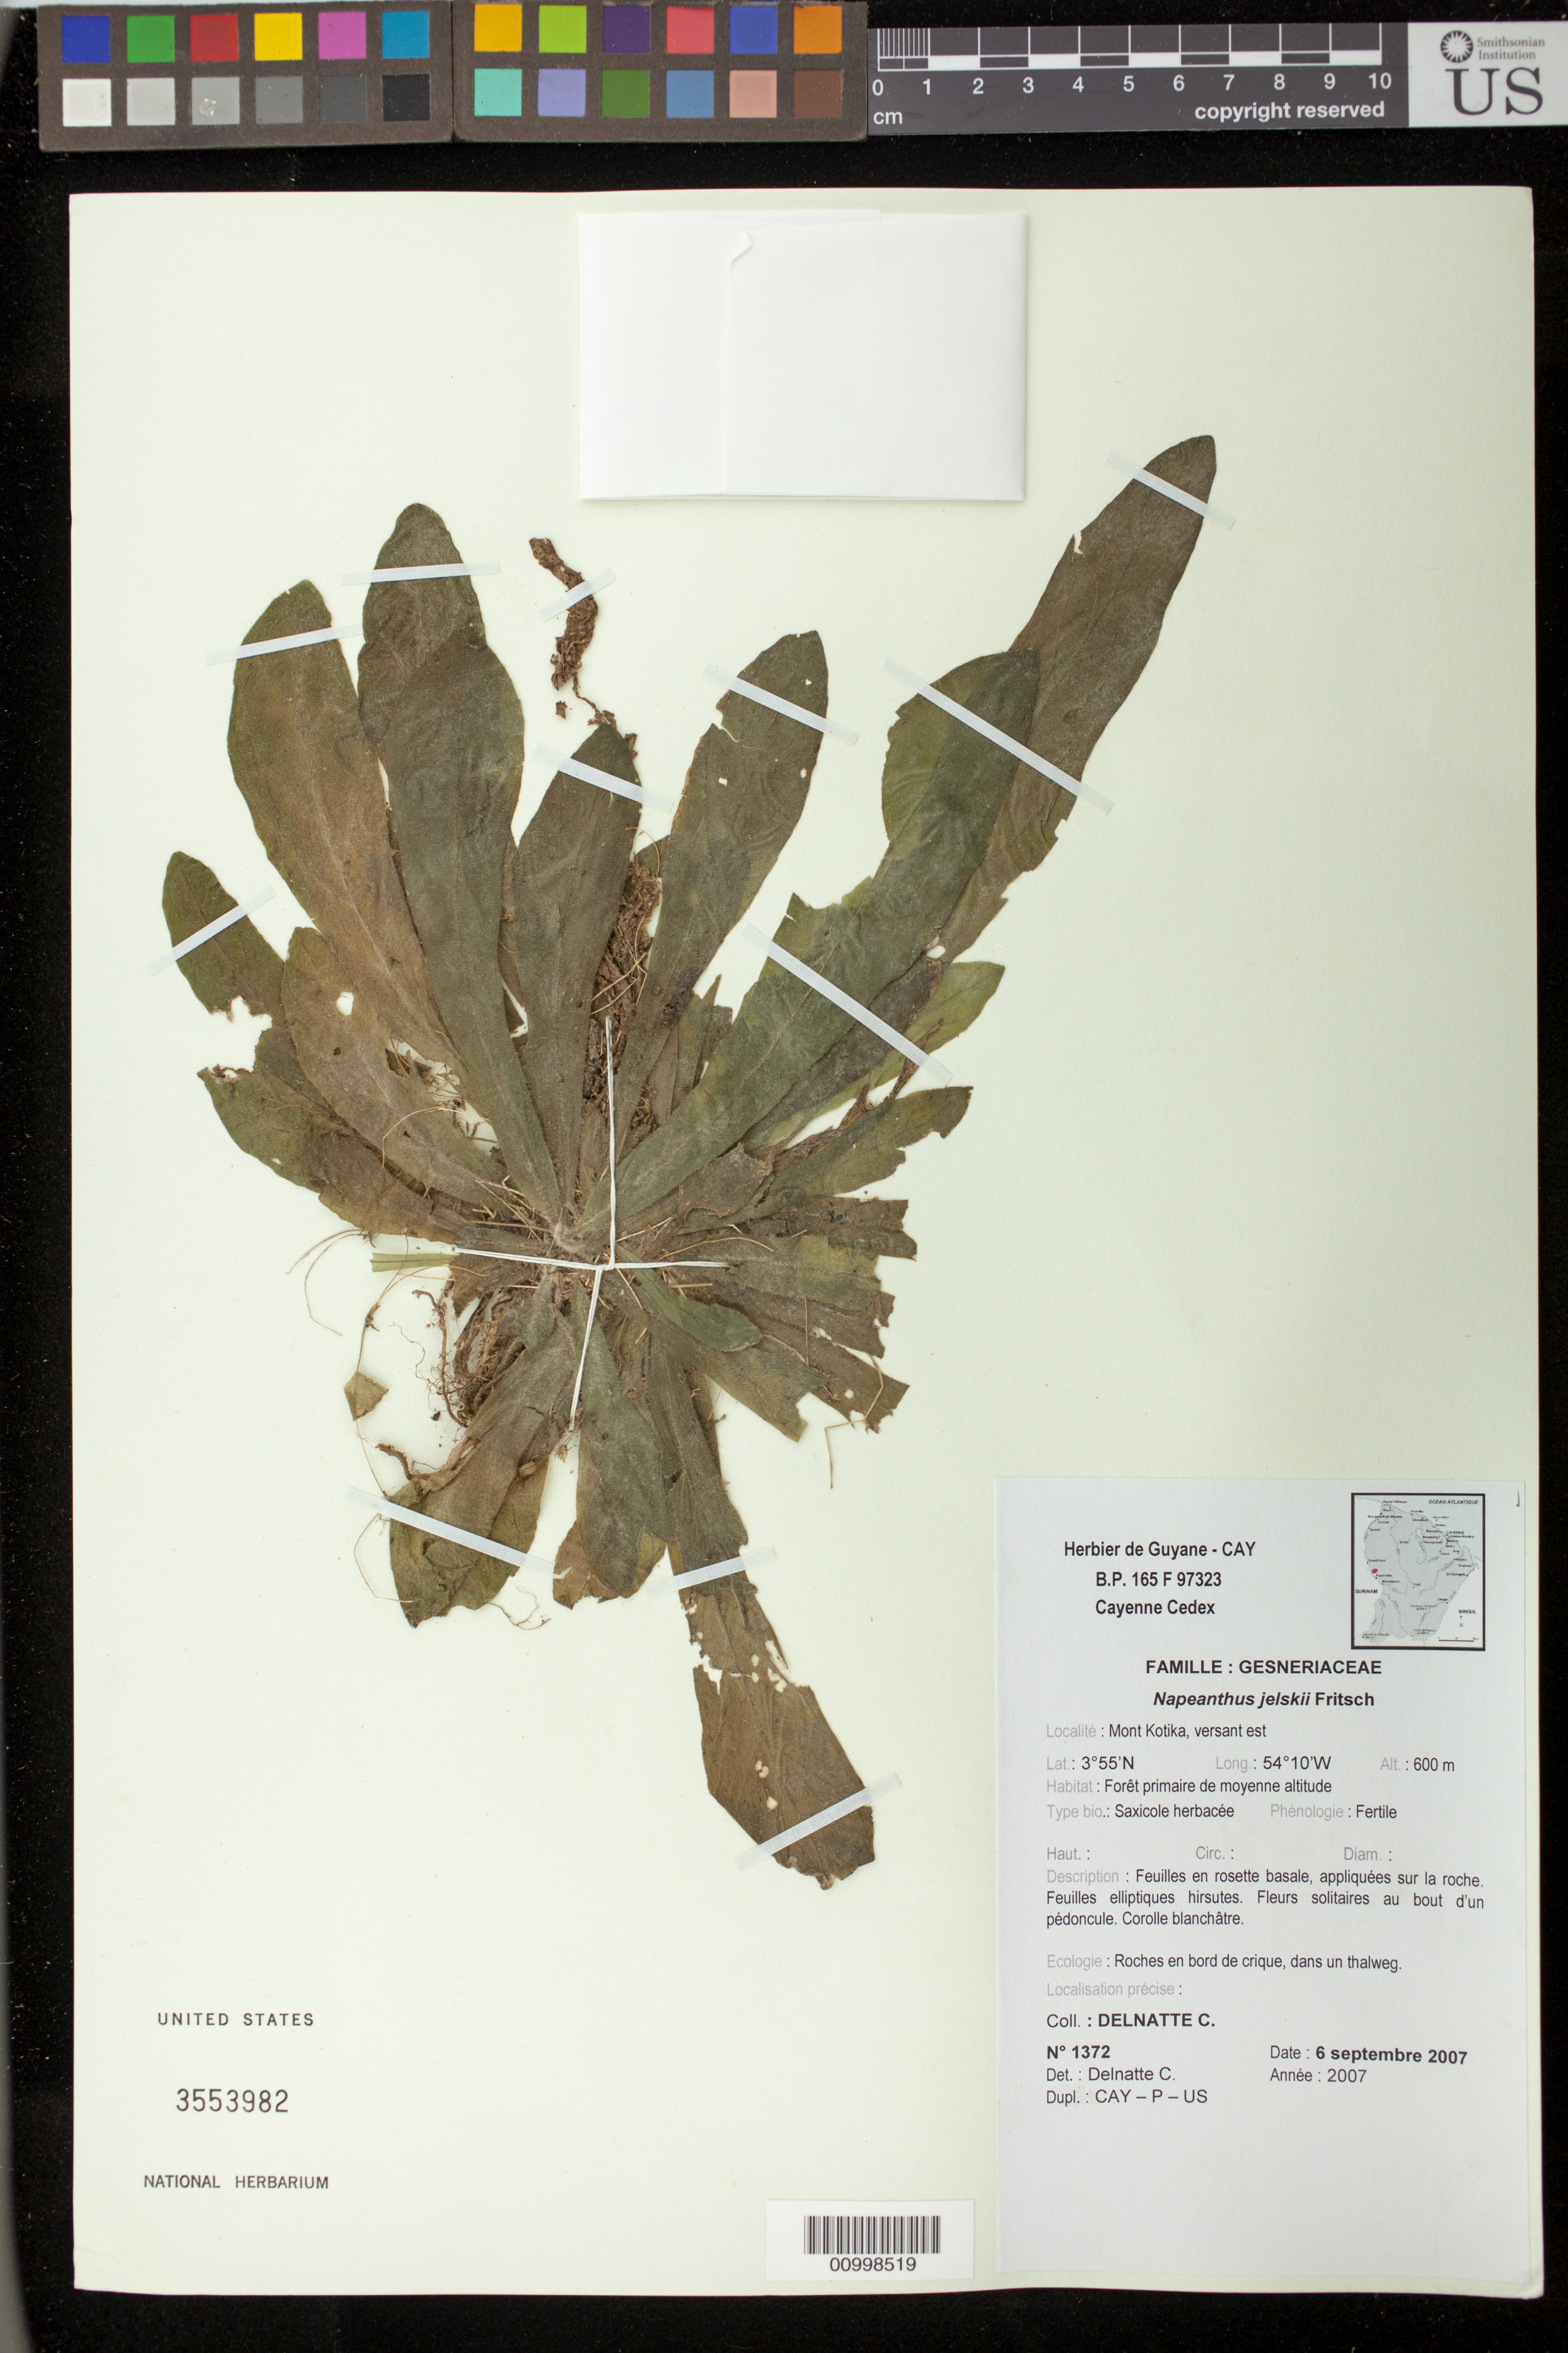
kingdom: Plantae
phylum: Tracheophyta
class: Magnoliopsida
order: Lamiales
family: Gesneriaceae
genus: Napeanthus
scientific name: Napeanthus jelskii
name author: Fritsch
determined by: Delnatte, C.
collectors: C. Delnatte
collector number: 1372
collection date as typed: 06 Sep 2007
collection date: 2007-09-06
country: French Guiana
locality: Mont Kotika, versant est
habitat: Forêt primaire de moyenne altitude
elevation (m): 600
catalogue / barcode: US 3553982